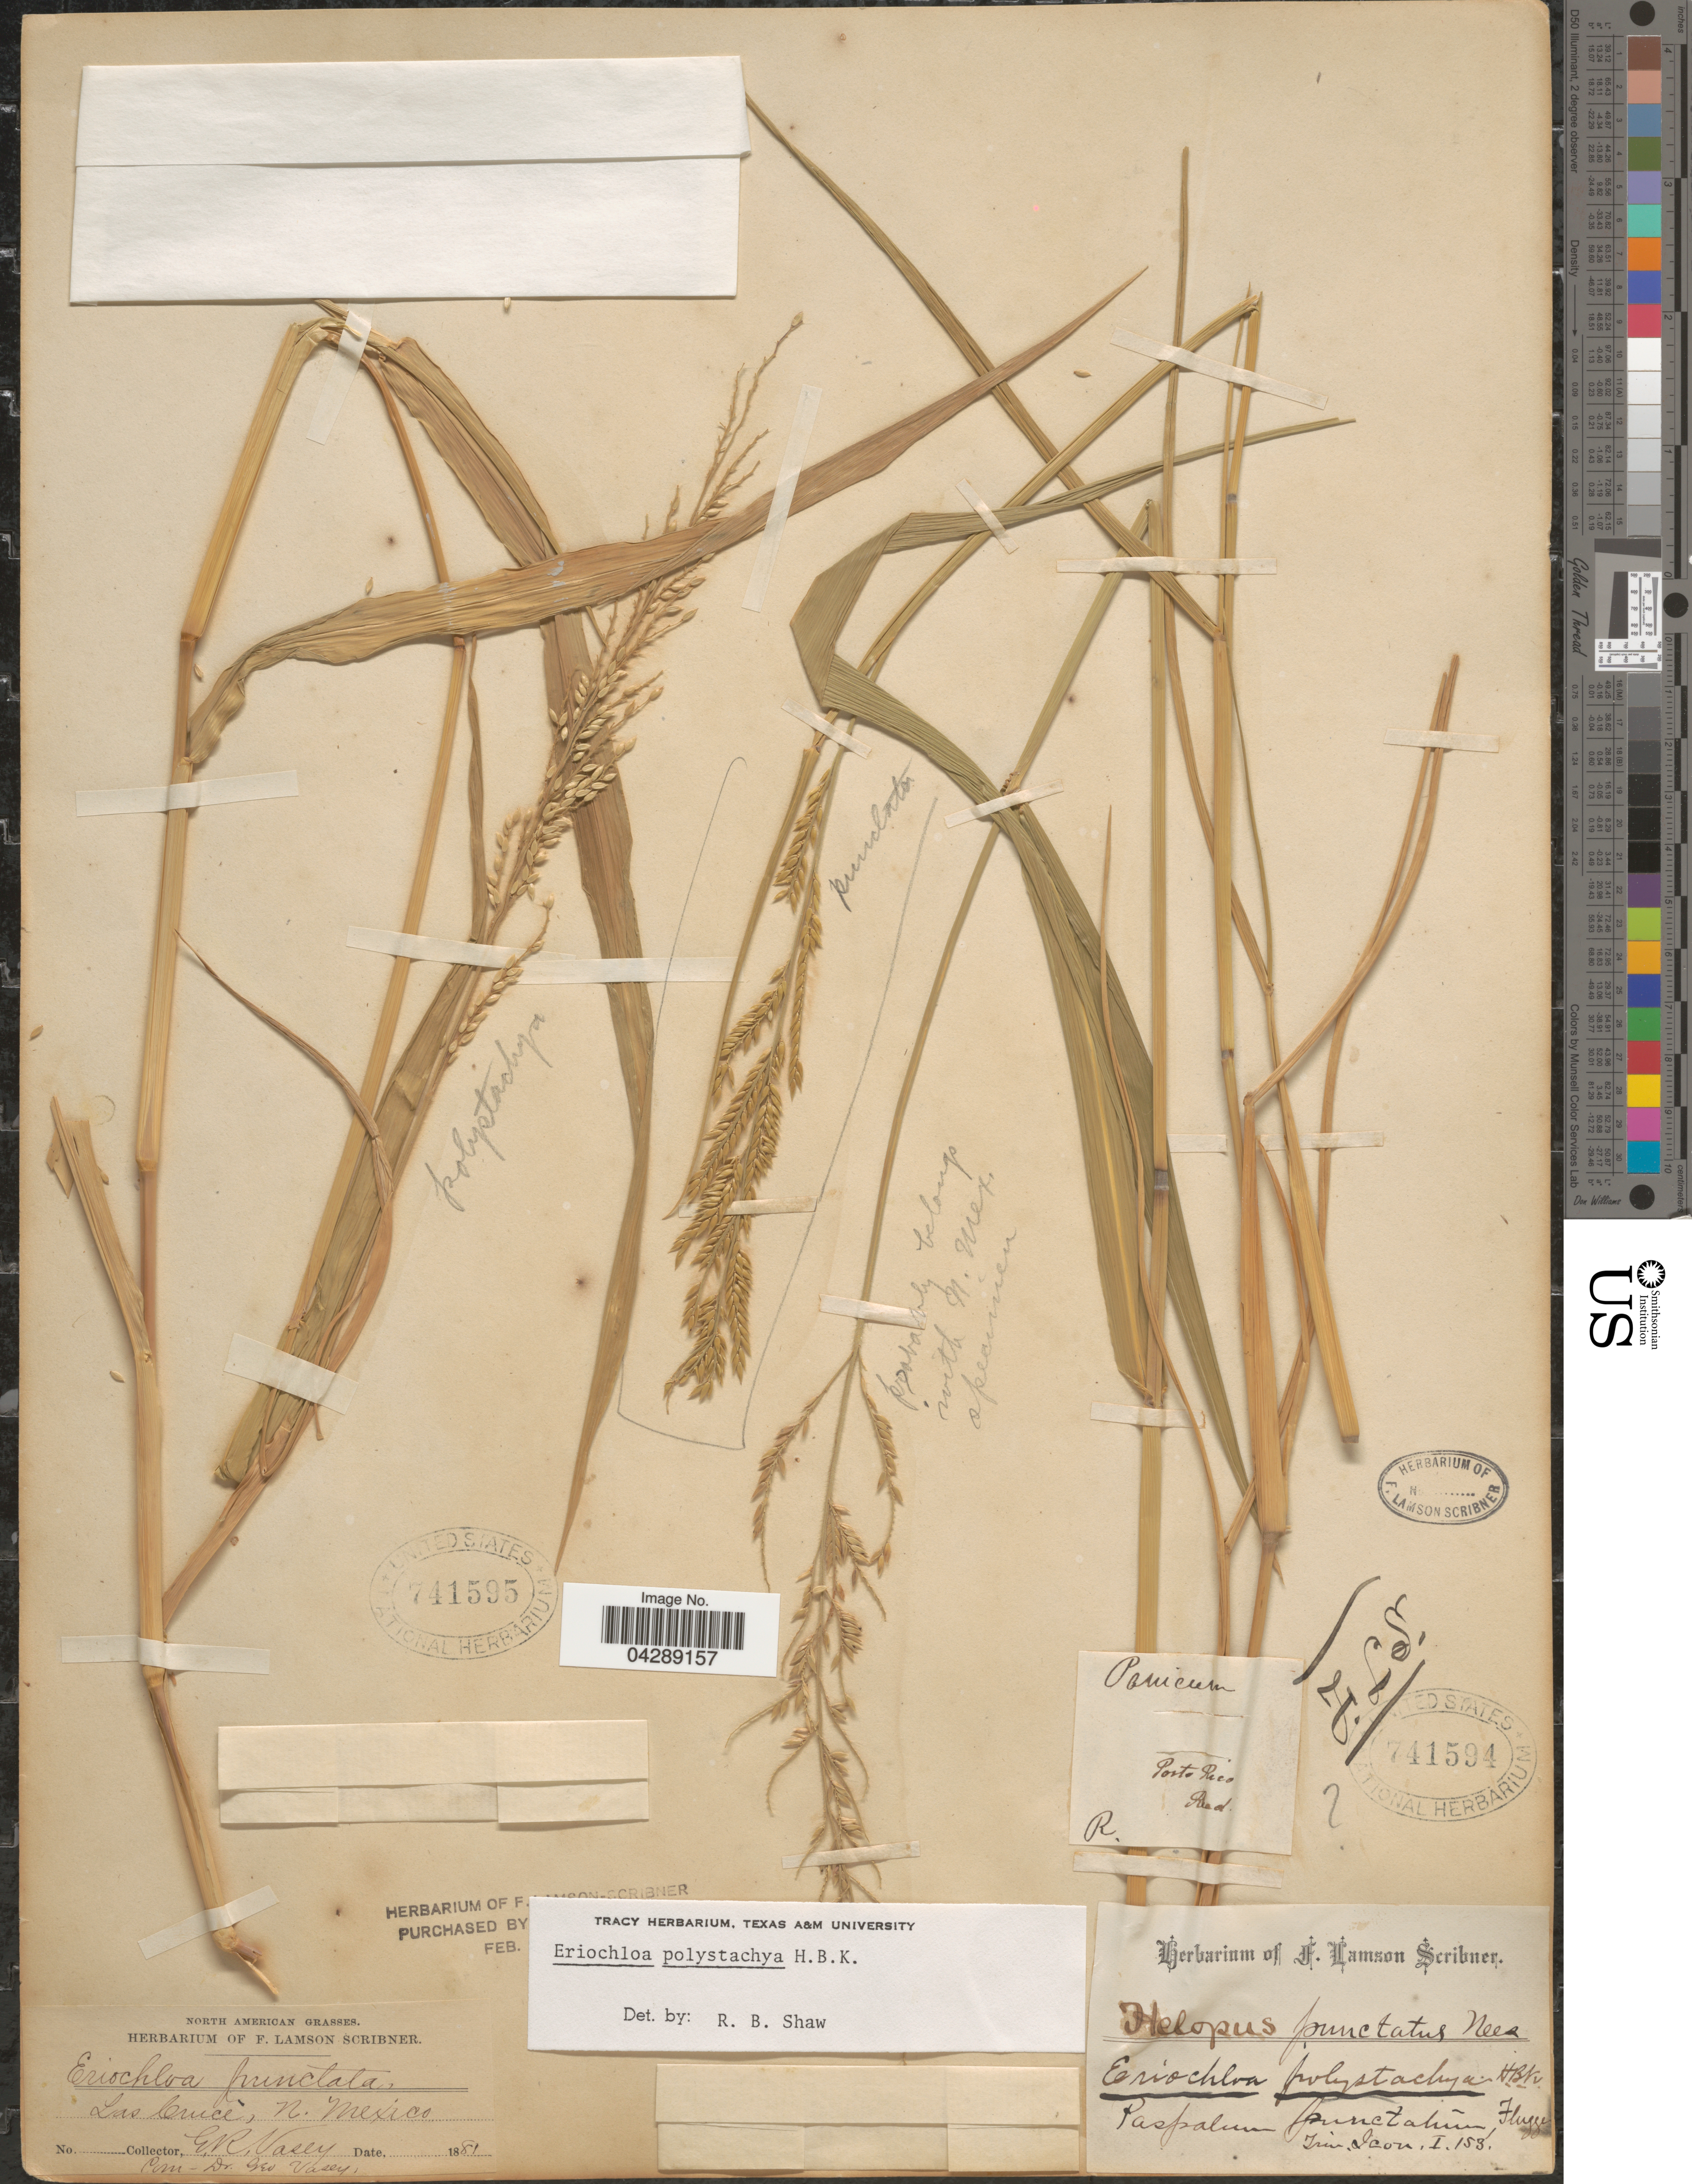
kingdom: Plantae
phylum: Tracheophyta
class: Liliopsida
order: Poales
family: Poaceae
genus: Eriochloa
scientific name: Eriochloa polystachya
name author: Kunth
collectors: G. R. Vasey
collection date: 1881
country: United States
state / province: New Mexico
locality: Las Cruce, N. Mexico.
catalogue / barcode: US 741595